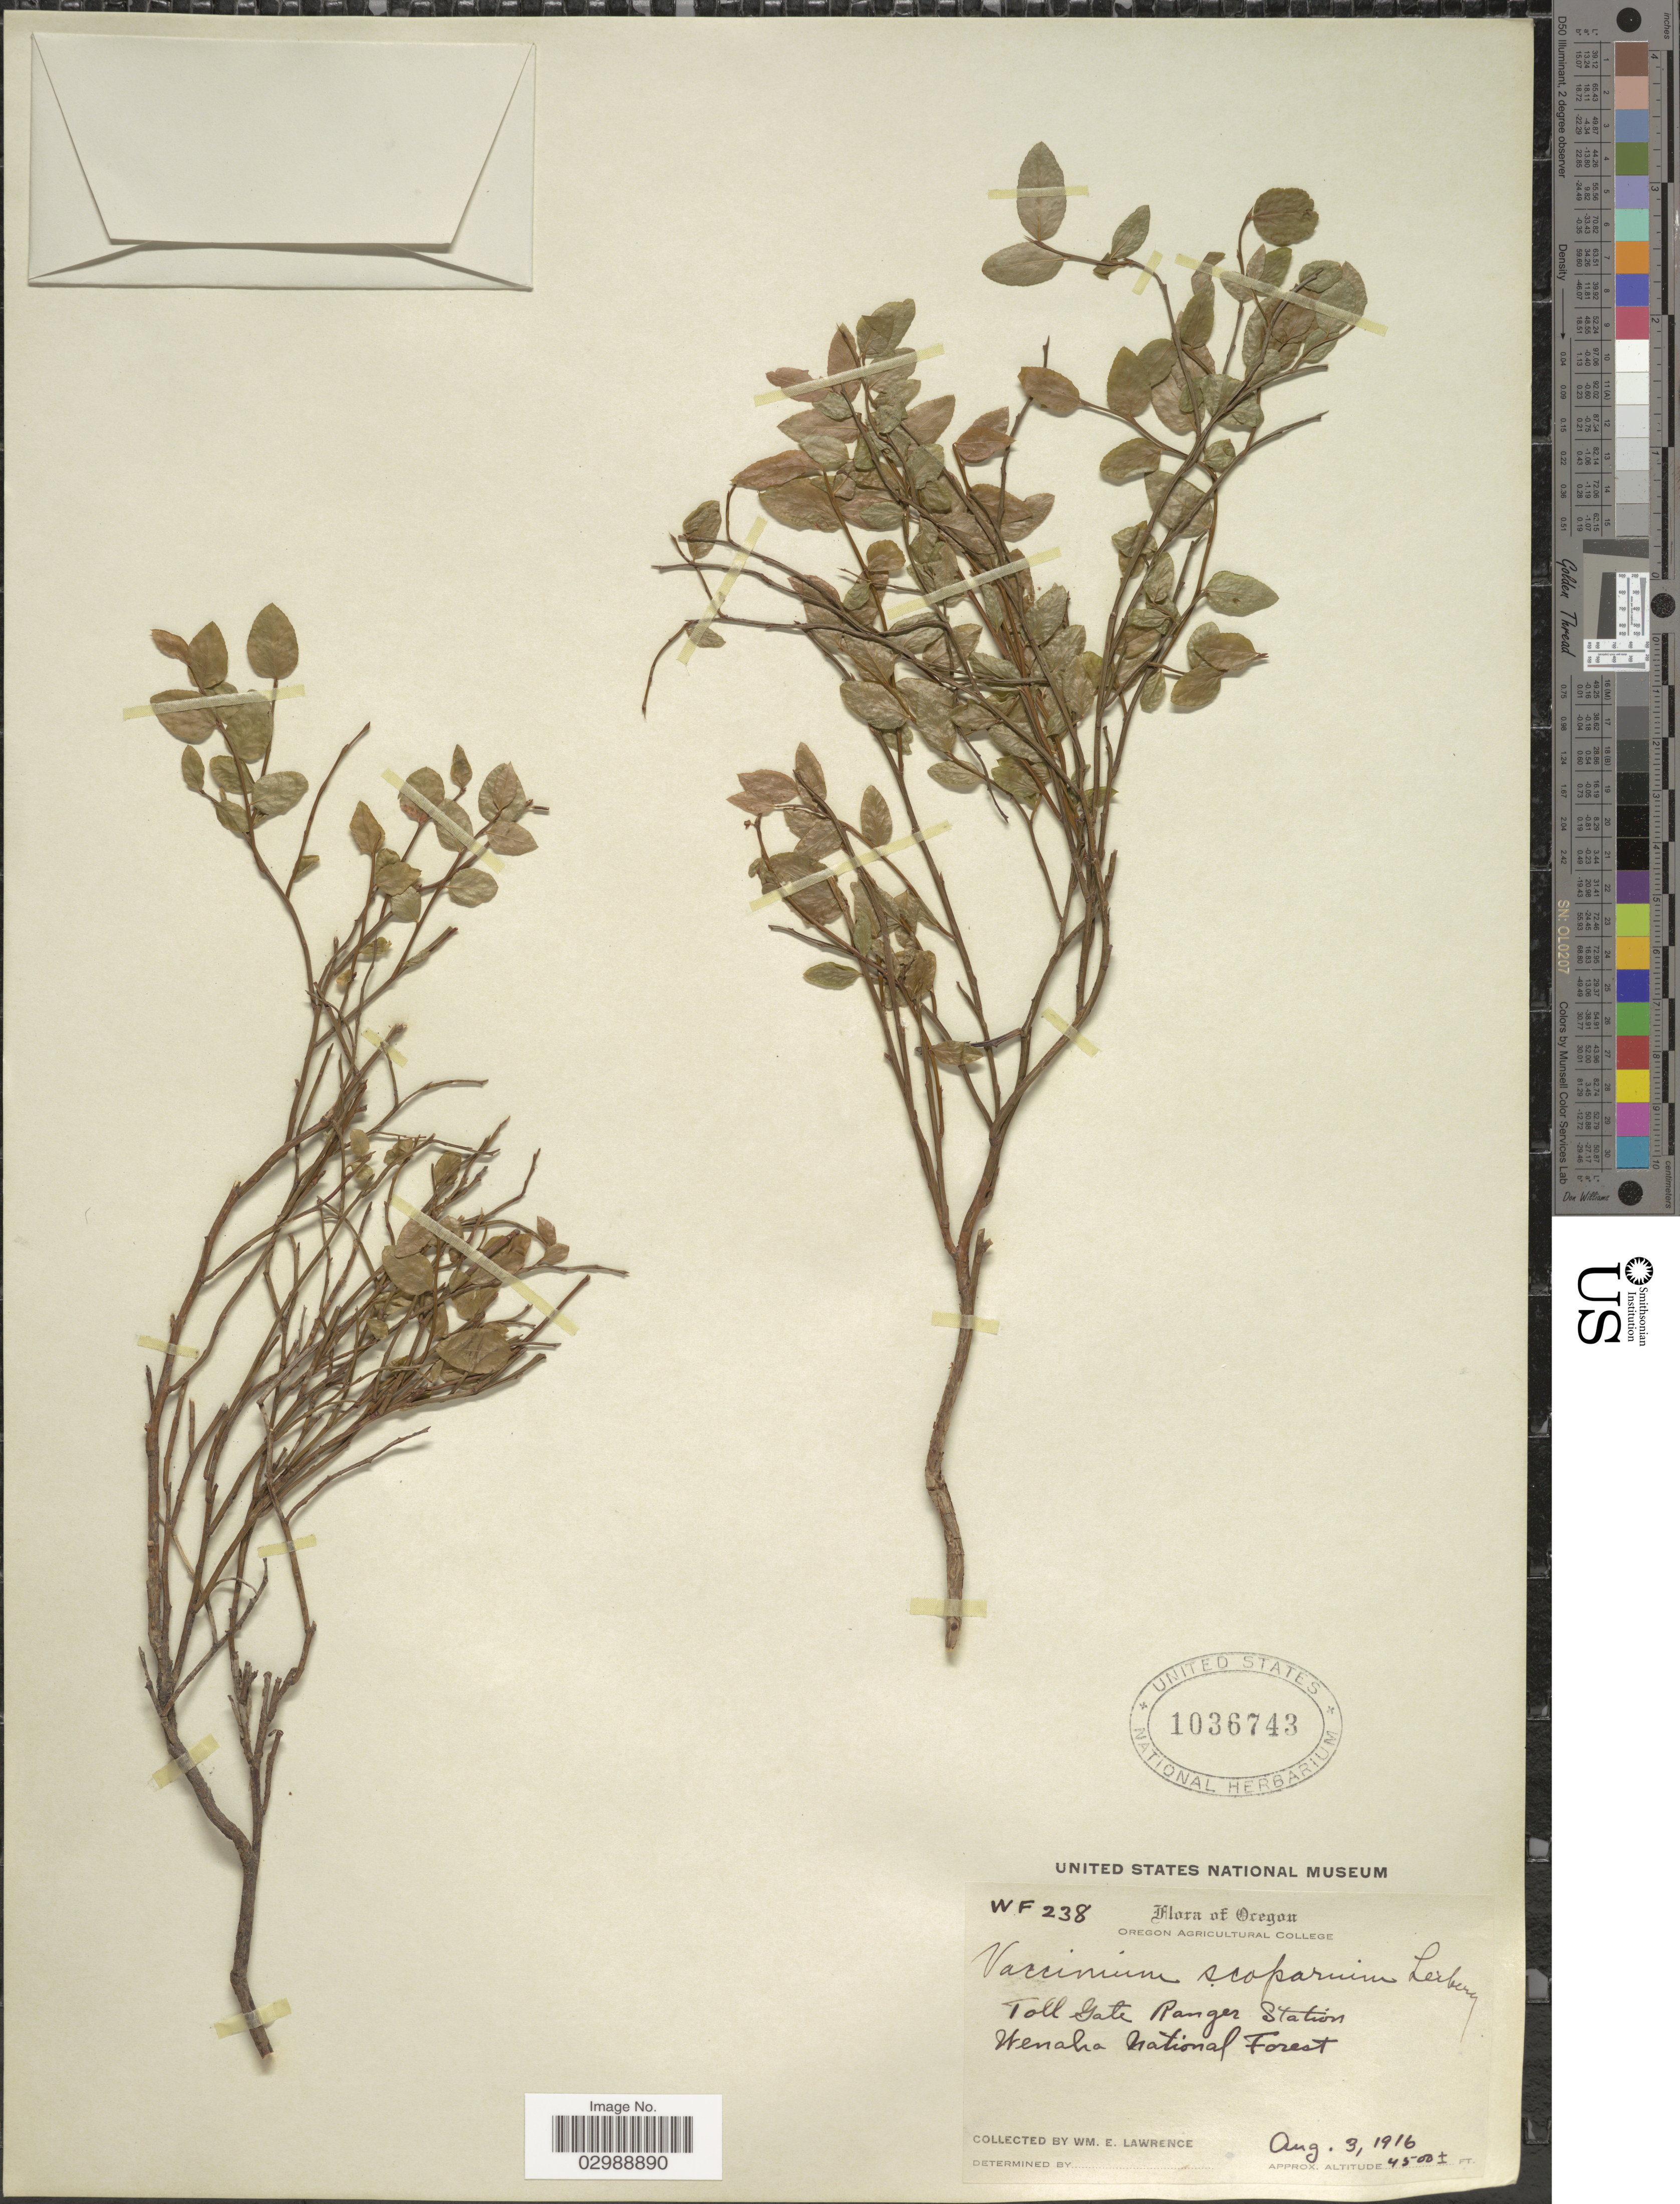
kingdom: Plantae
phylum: Tracheophyta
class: Magnoliopsida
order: Ericales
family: Ericaceae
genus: Vaccinium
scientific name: Vaccinium oreophilum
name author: Rydb.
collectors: W. Lawrence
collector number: WF238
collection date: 1916-08-03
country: United States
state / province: Oregon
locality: Toll Gate Ranger Station. Wenaha National Forest.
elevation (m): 1372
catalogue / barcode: US 1036743